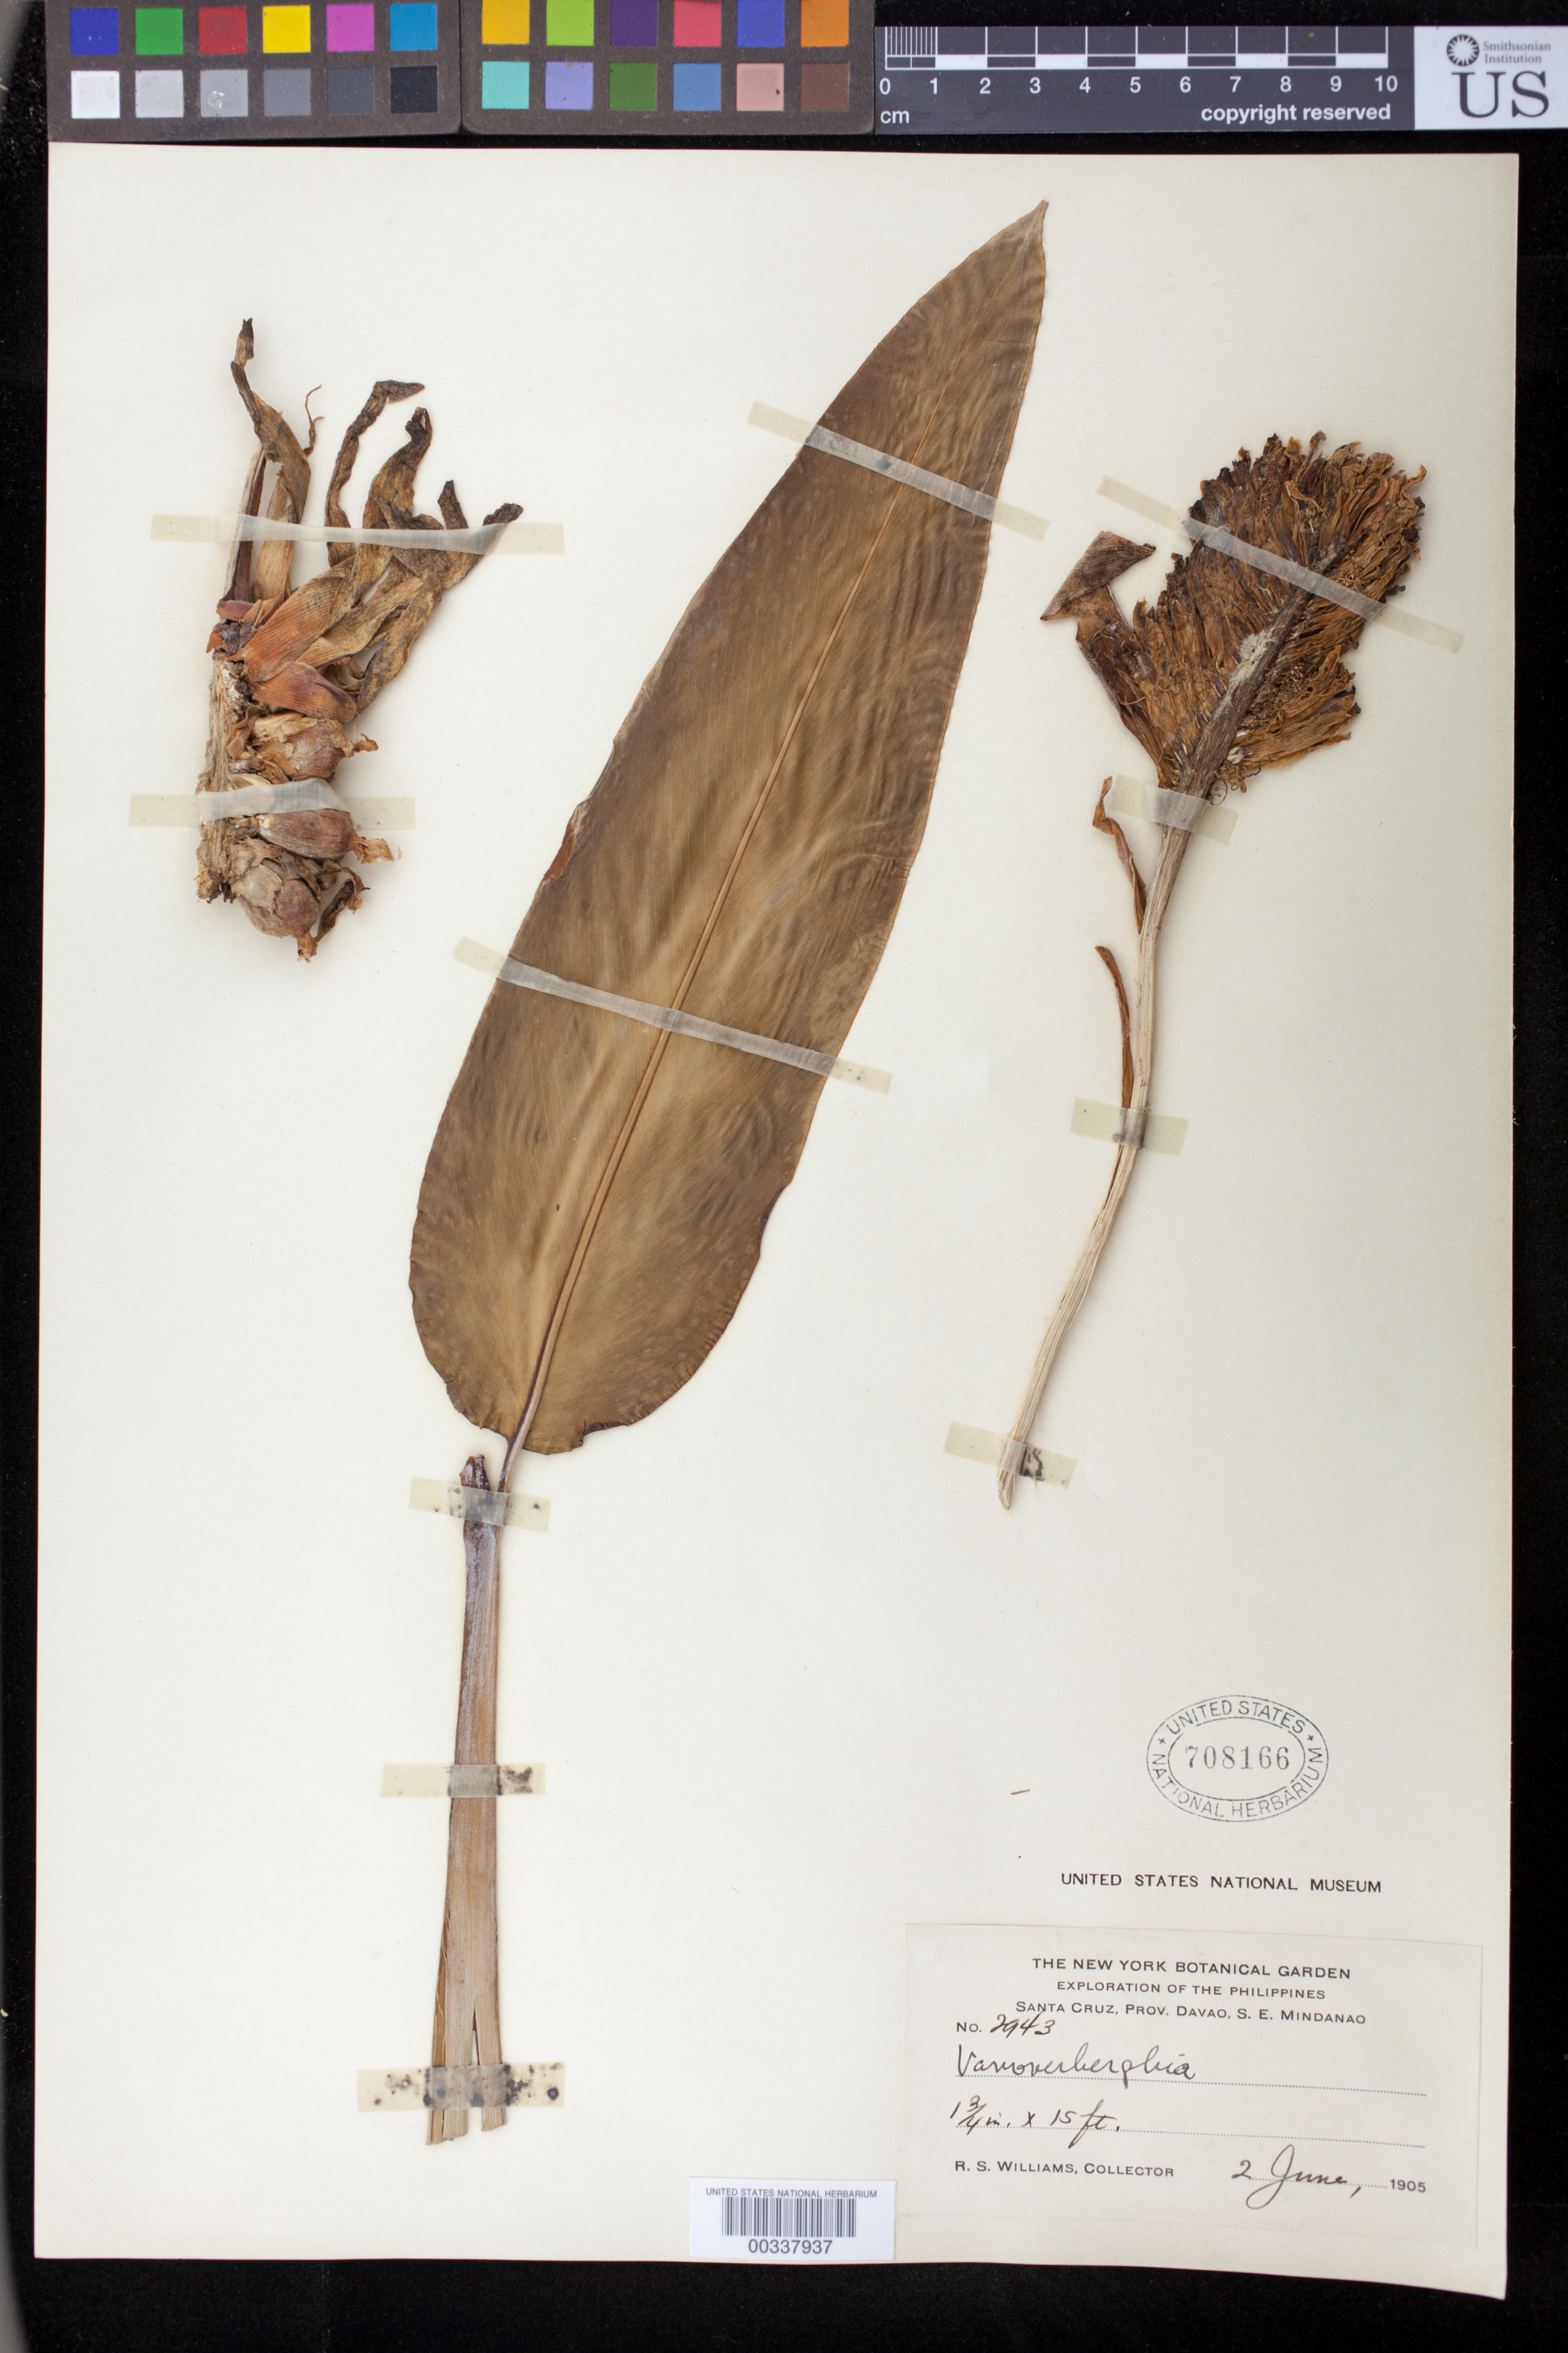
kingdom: Plantae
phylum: Tracheophyta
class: Liliopsida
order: Zingiberales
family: Zingiberaceae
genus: Vanoverberghia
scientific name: Vanoverberghia sp.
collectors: R. S. Williams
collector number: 2943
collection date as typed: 02 Jun 1905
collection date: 1905-06-02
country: Philippines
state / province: Davao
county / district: Davao del Norte / Davao del Sur / Davao Oriental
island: Mindanao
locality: Santa cruz, prov. Davao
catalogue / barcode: US 708166